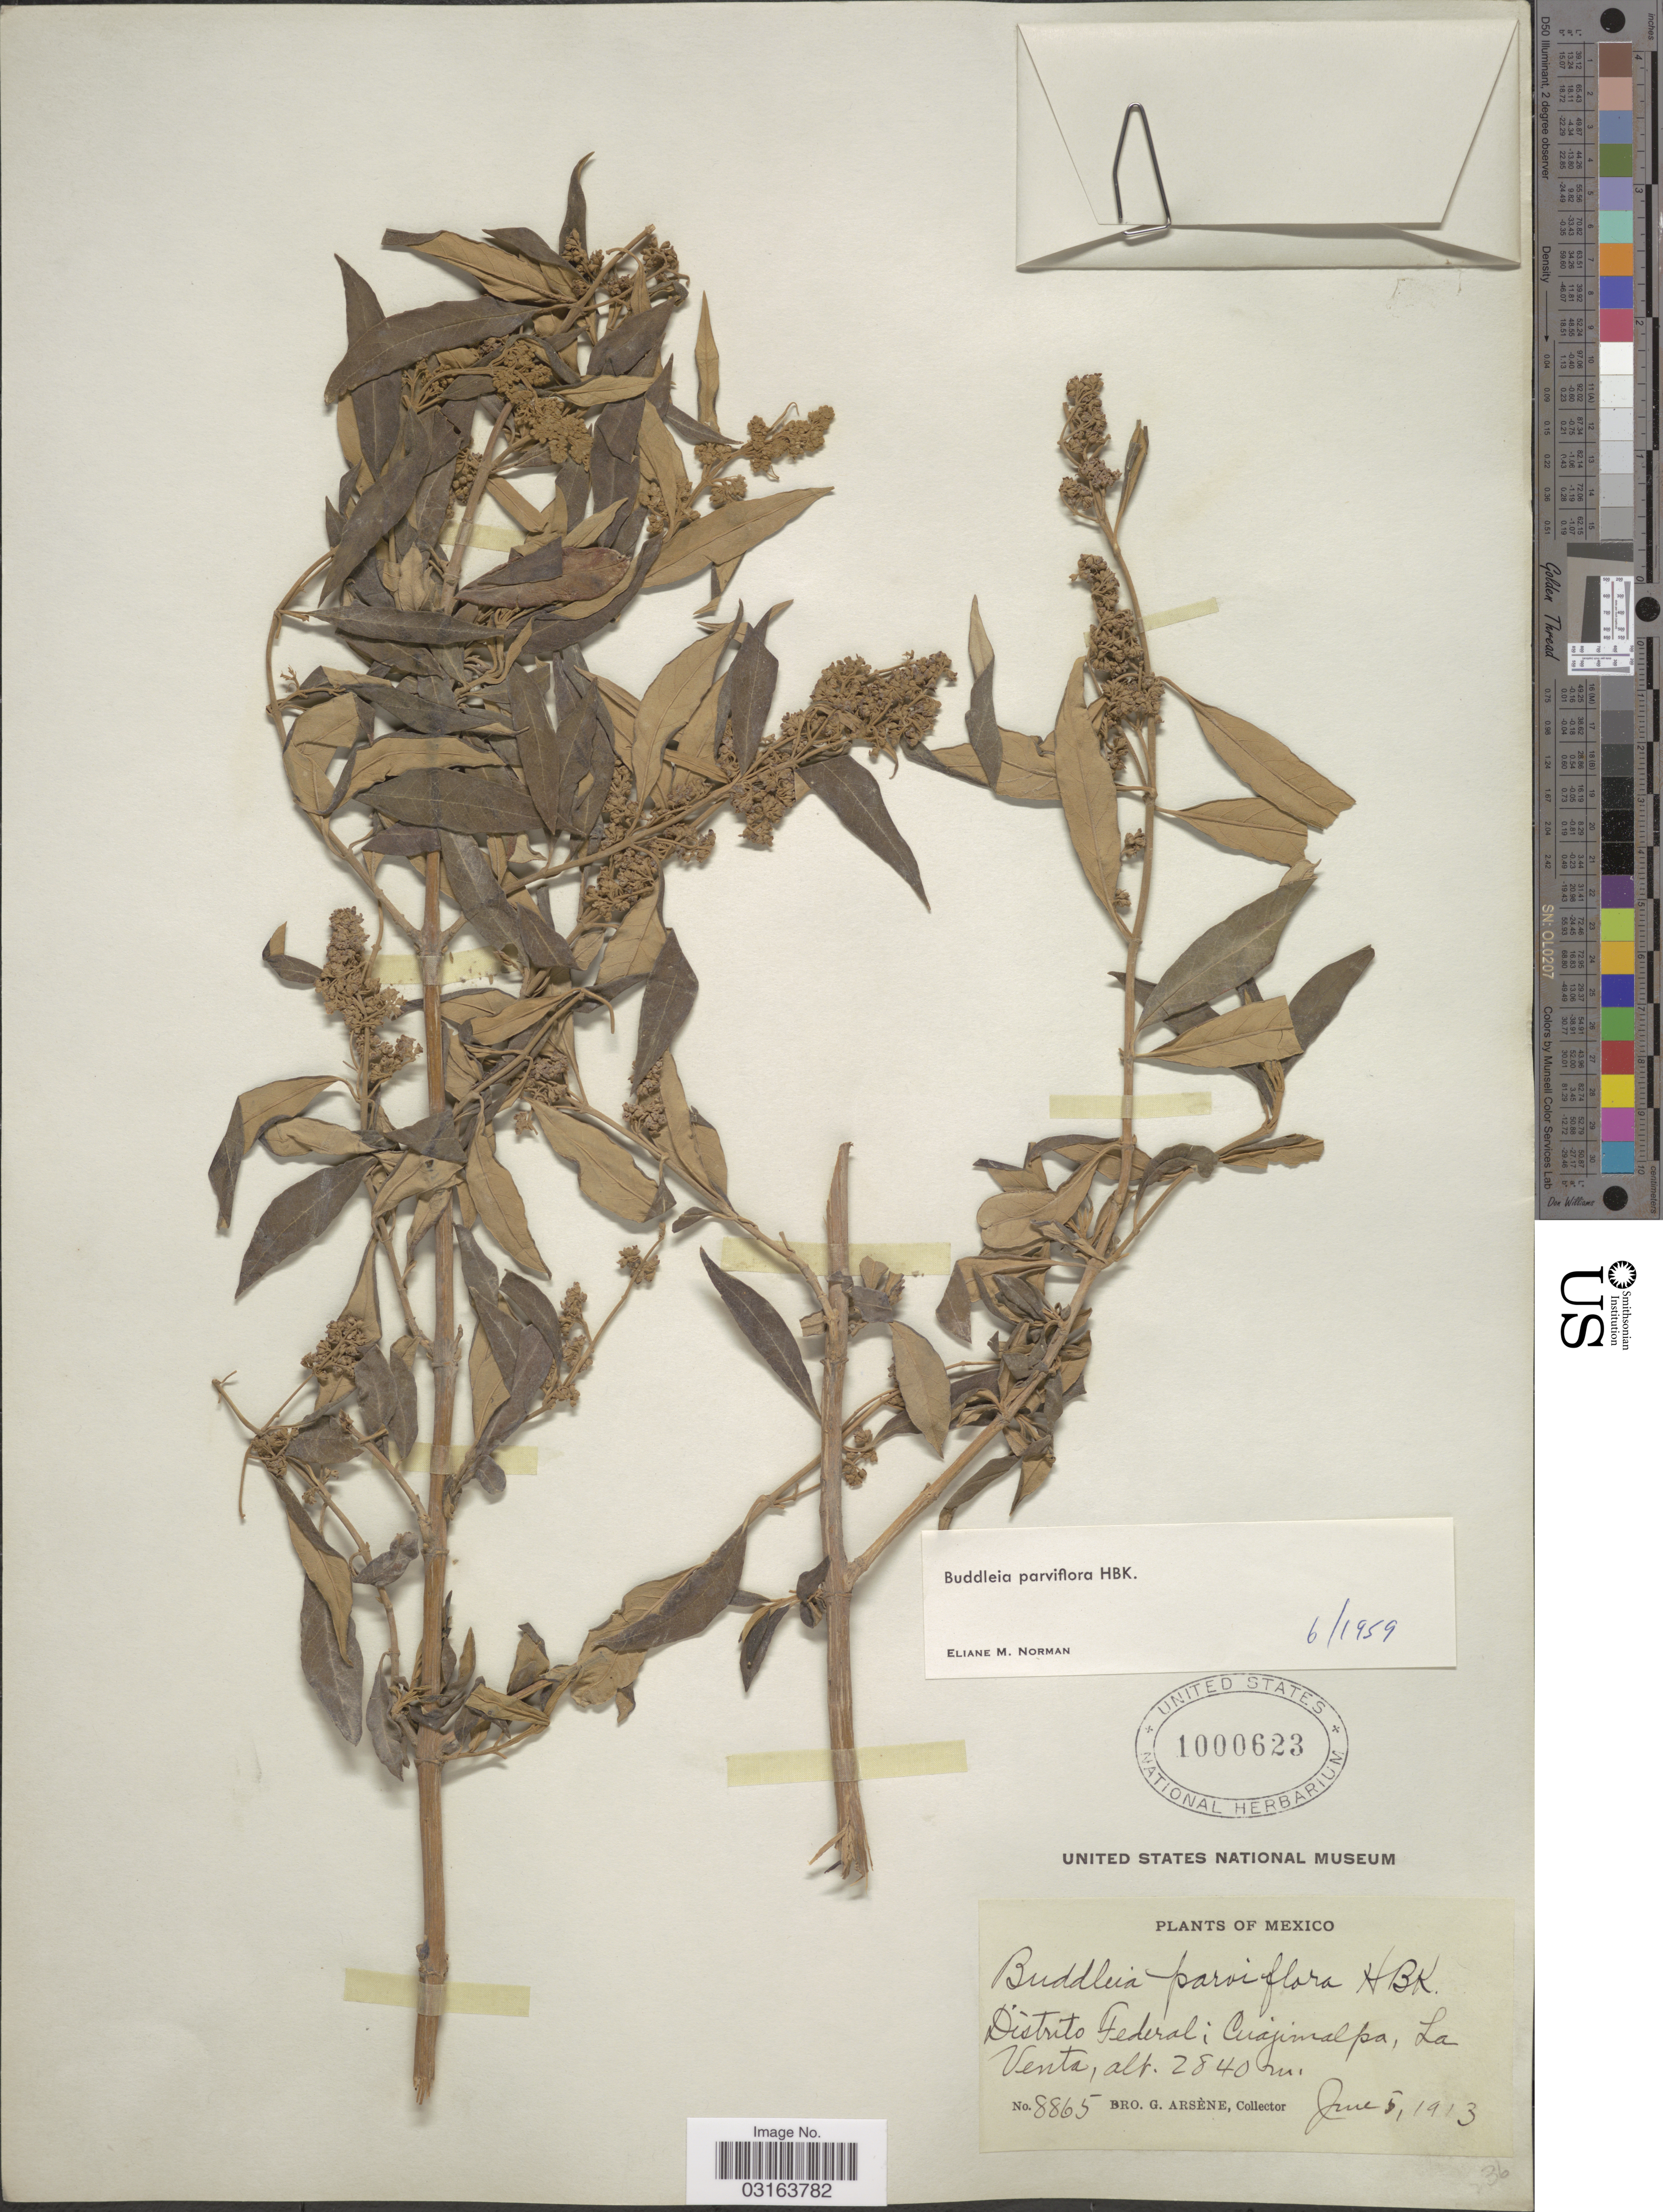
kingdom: Plantae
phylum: Tracheophyta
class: Magnoliopsida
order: Lamiales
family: Scrophulariaceae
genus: Buddleja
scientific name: Buddleja parviflora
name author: Kunth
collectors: Bro. G. Arsène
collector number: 8865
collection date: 1913-06-05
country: Mexico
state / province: Distrito Federal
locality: Cuajimalpa, La Vental.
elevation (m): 2840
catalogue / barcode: US 1000623